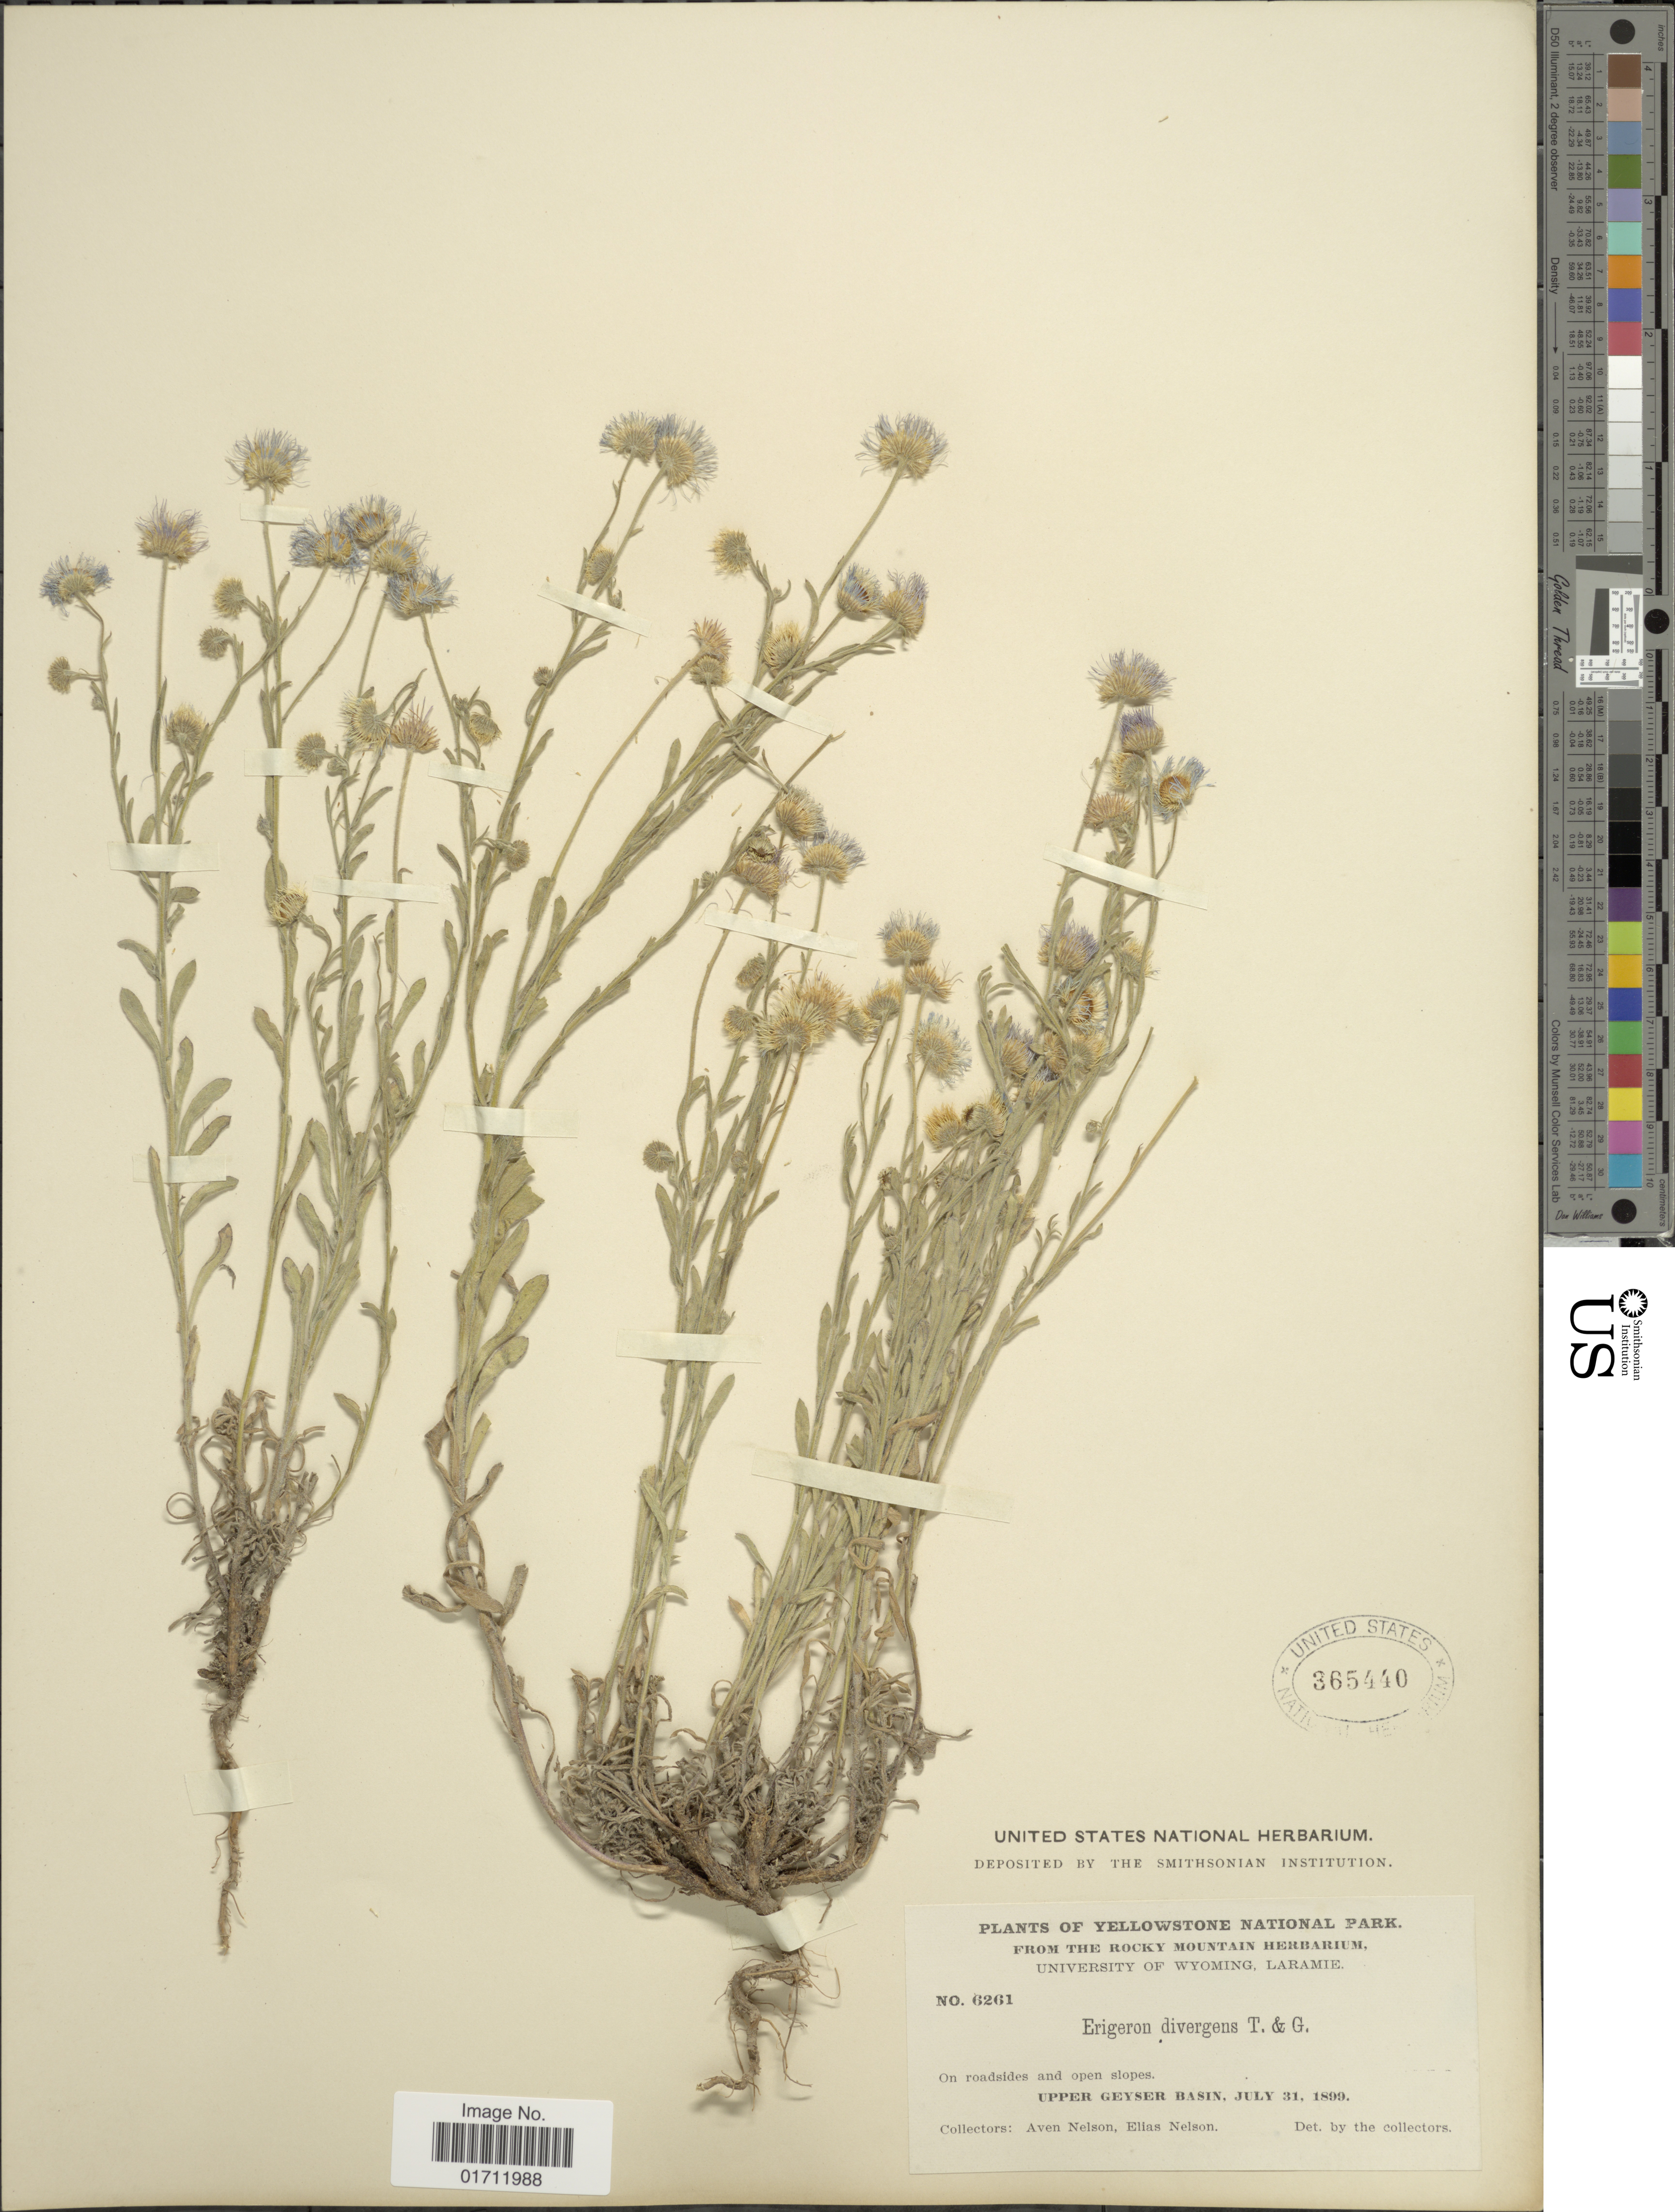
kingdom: Plantae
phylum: Tracheophyta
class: Magnoliopsida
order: Asterales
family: Asteraceae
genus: Erigeron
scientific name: Erigeron divergens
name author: Torr. & A. Gray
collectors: A. Nelson & E. Nelson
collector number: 6261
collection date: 1899-07-31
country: United States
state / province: Wyoming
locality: Yellowstone National Park, Upper Geyser Basin.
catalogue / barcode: US 365440